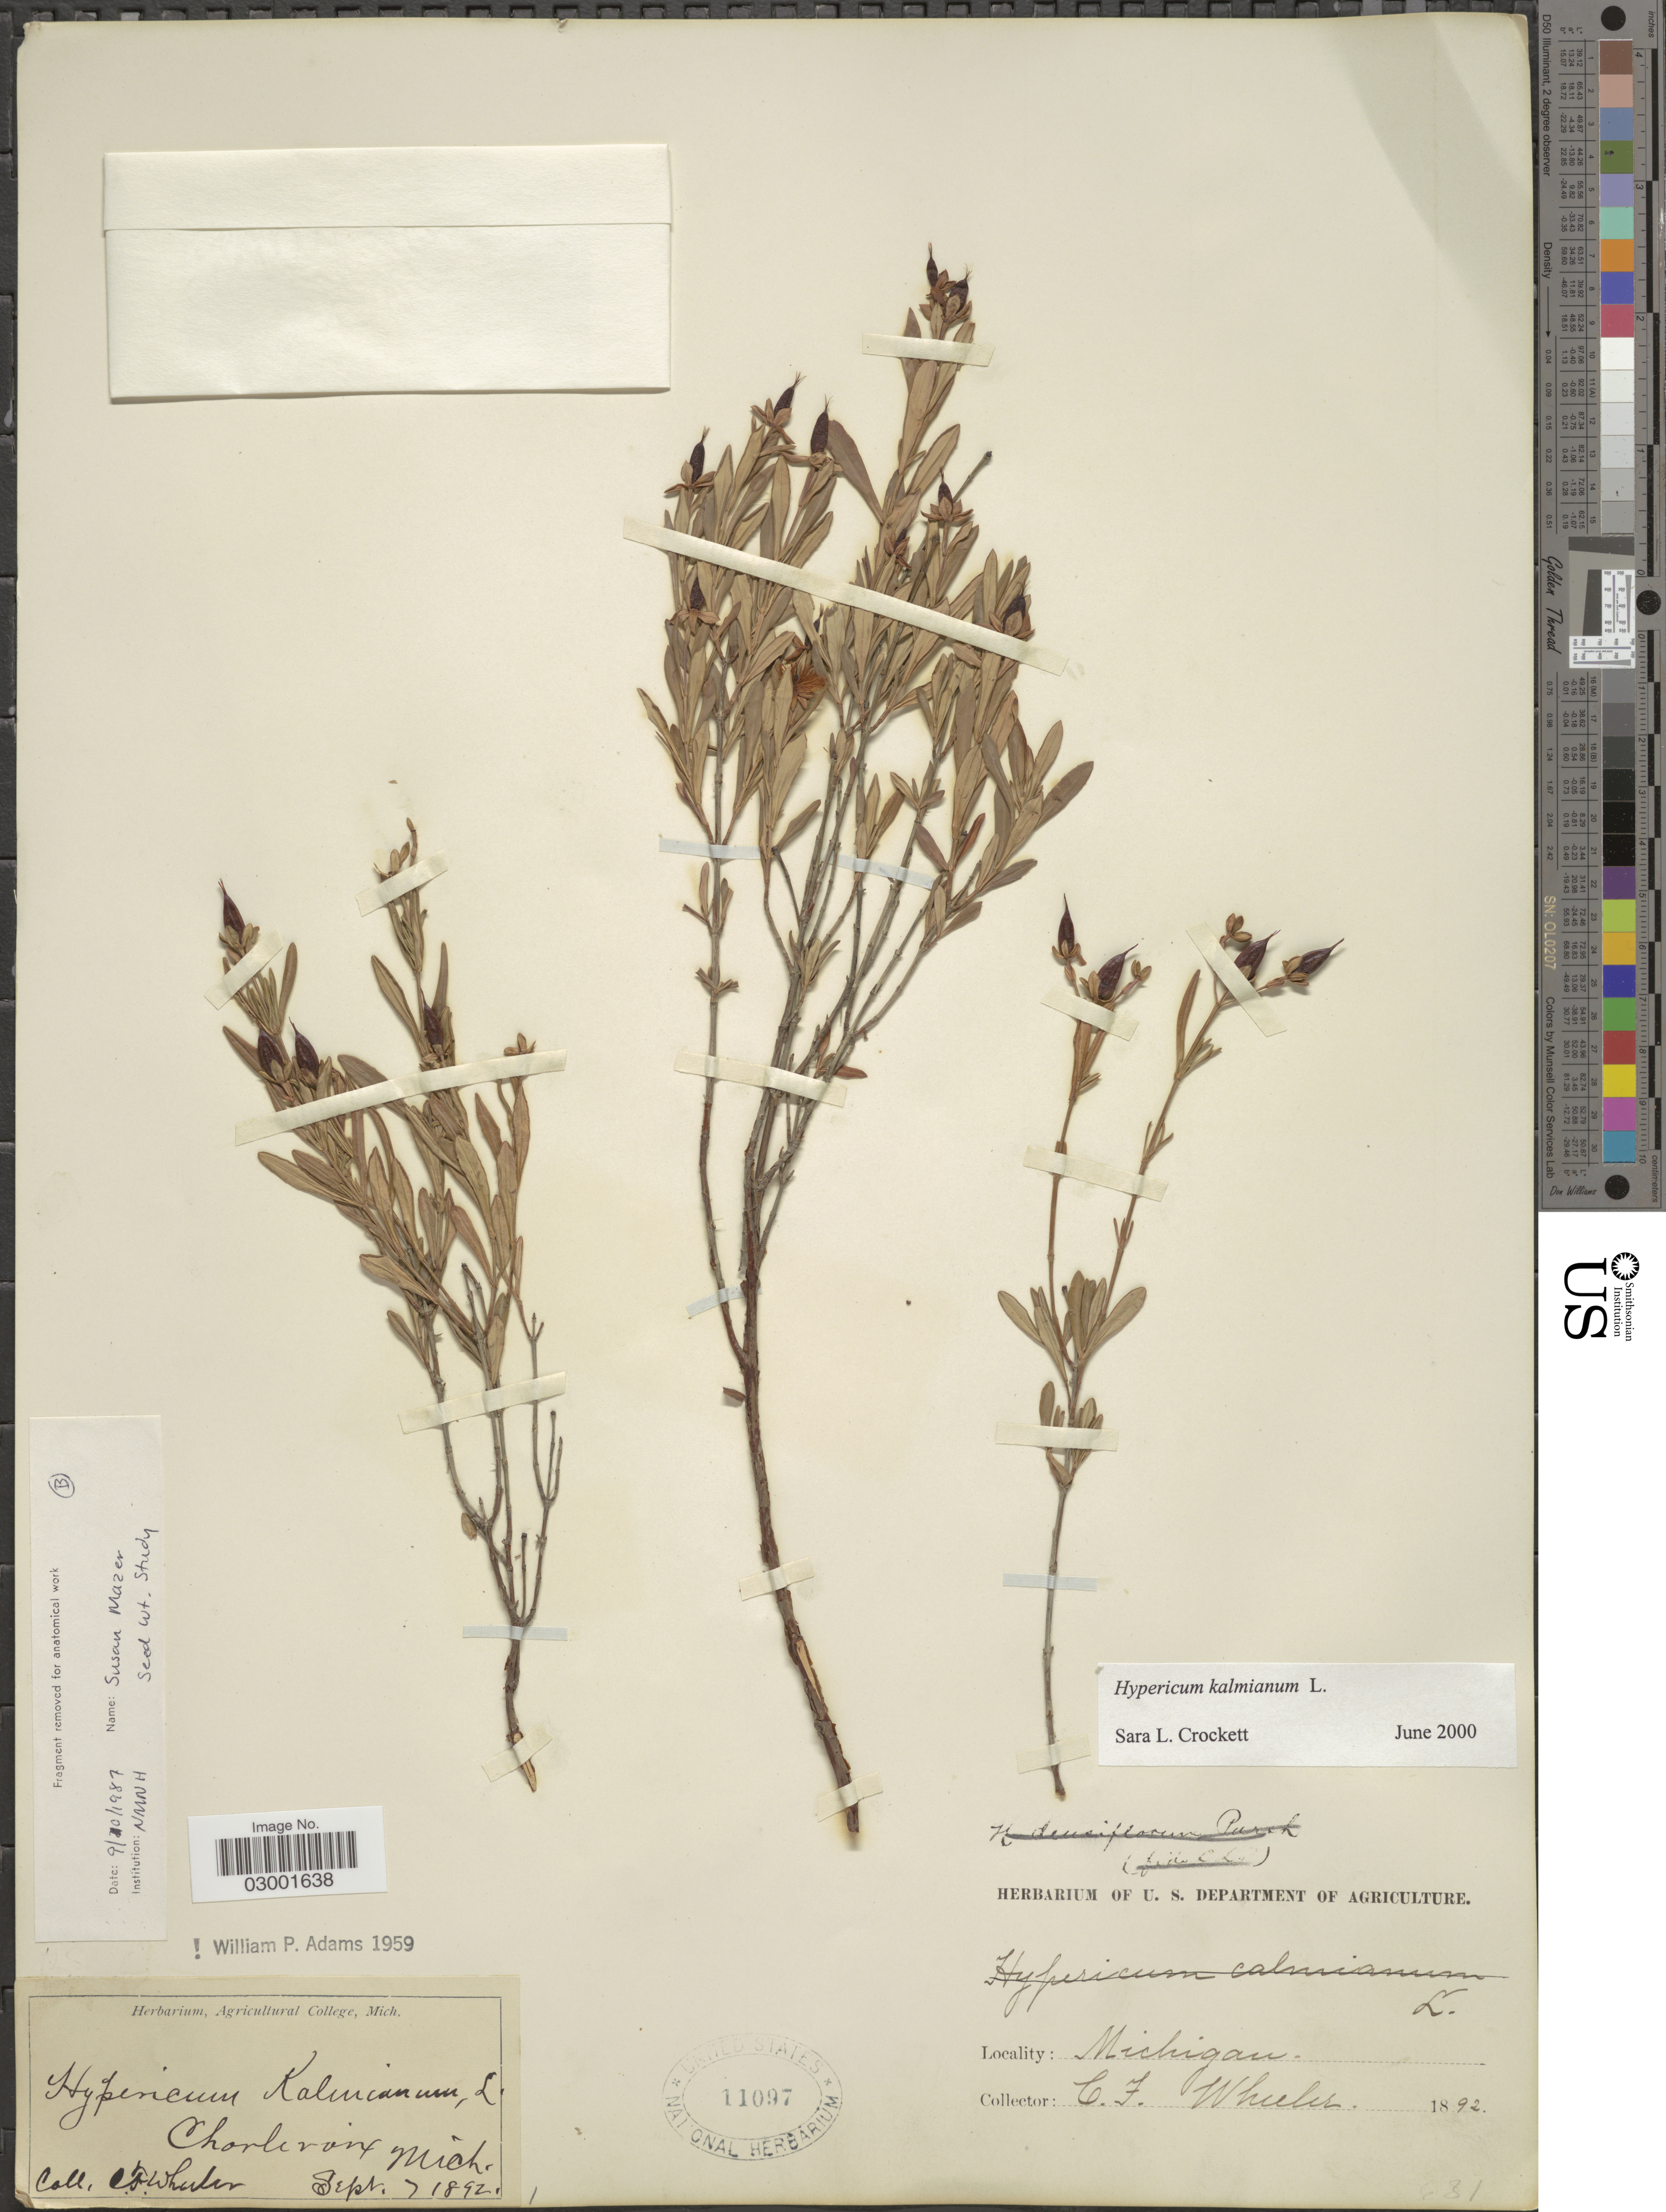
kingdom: Plantae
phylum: Tracheophyta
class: Magnoliopsida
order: Malpighiales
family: Hypericaceae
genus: Hypericum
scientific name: Hypericum kalmianum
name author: L.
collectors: C. Wheeler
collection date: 1892-09-07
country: United States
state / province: Michigan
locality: Chorlevoix, Mich.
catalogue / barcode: US 11097